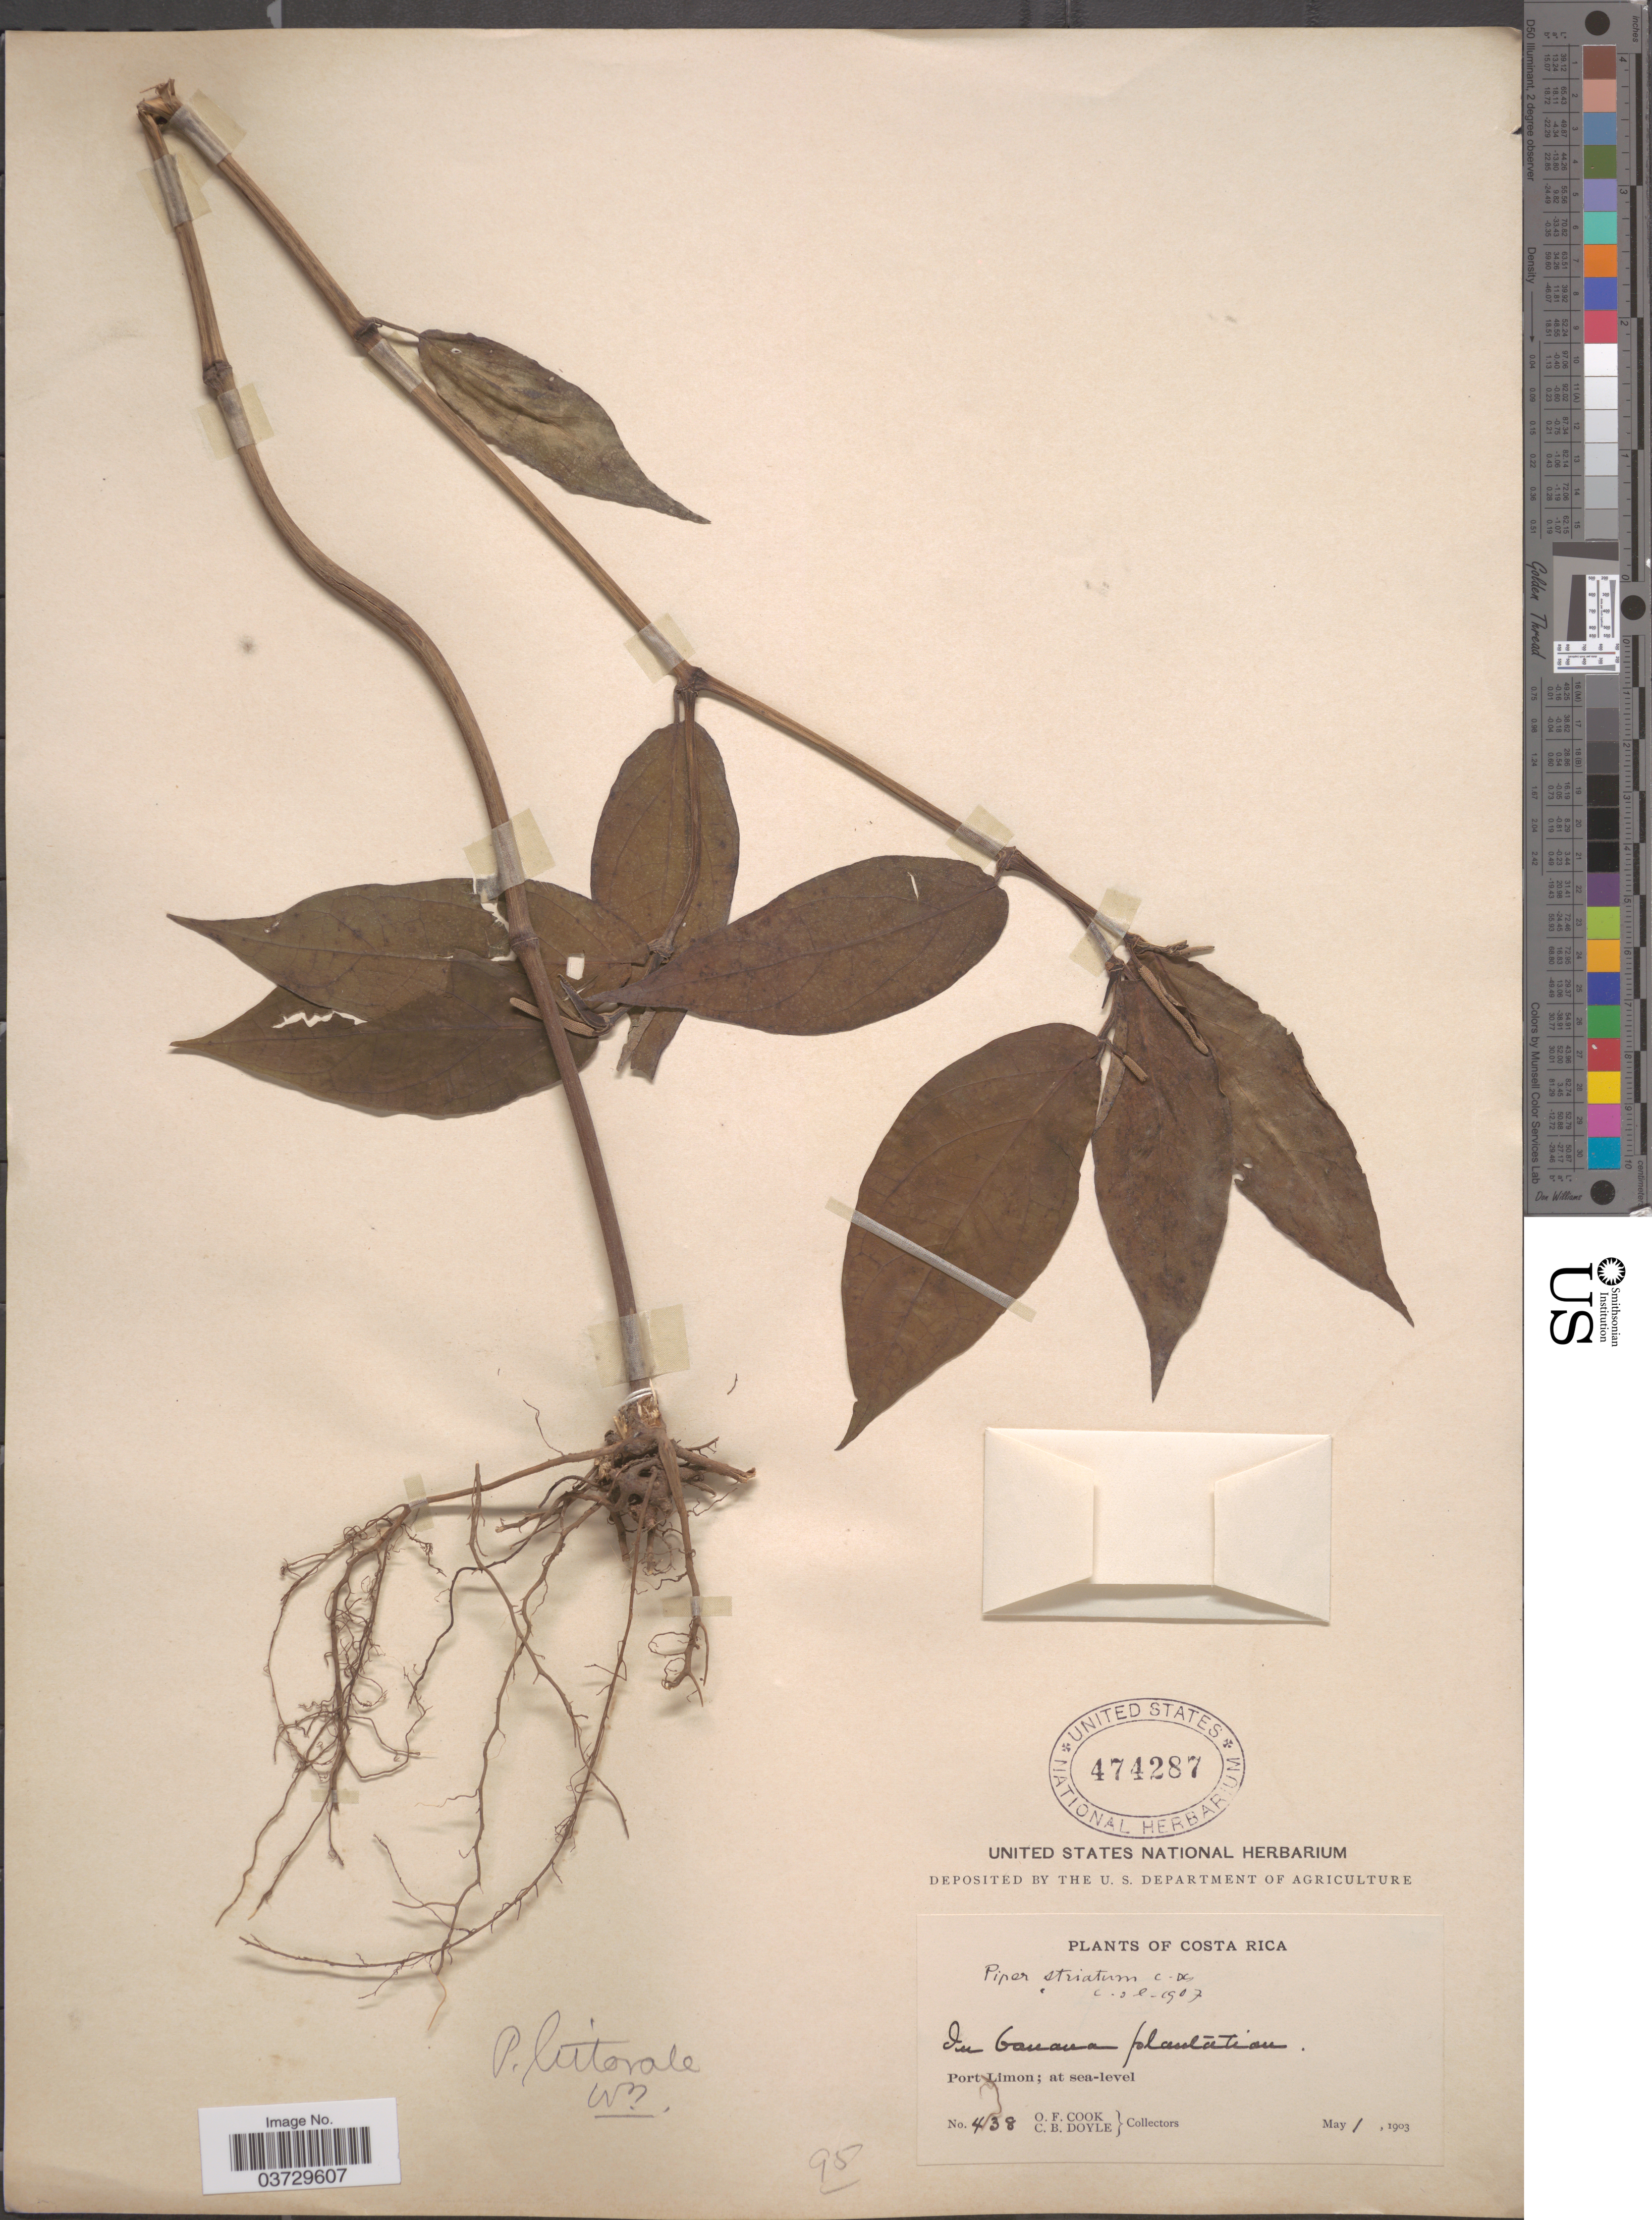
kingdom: Plantae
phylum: Tracheophyta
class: Magnoliopsida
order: Piperales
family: Piperaceae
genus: Piper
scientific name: Piper striatum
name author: C. DC. in Elmer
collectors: O. F. Cook & C. Doyle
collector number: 438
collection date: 1903-05-01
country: Costa Rica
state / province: Limón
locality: Port Limon.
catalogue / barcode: US 474287